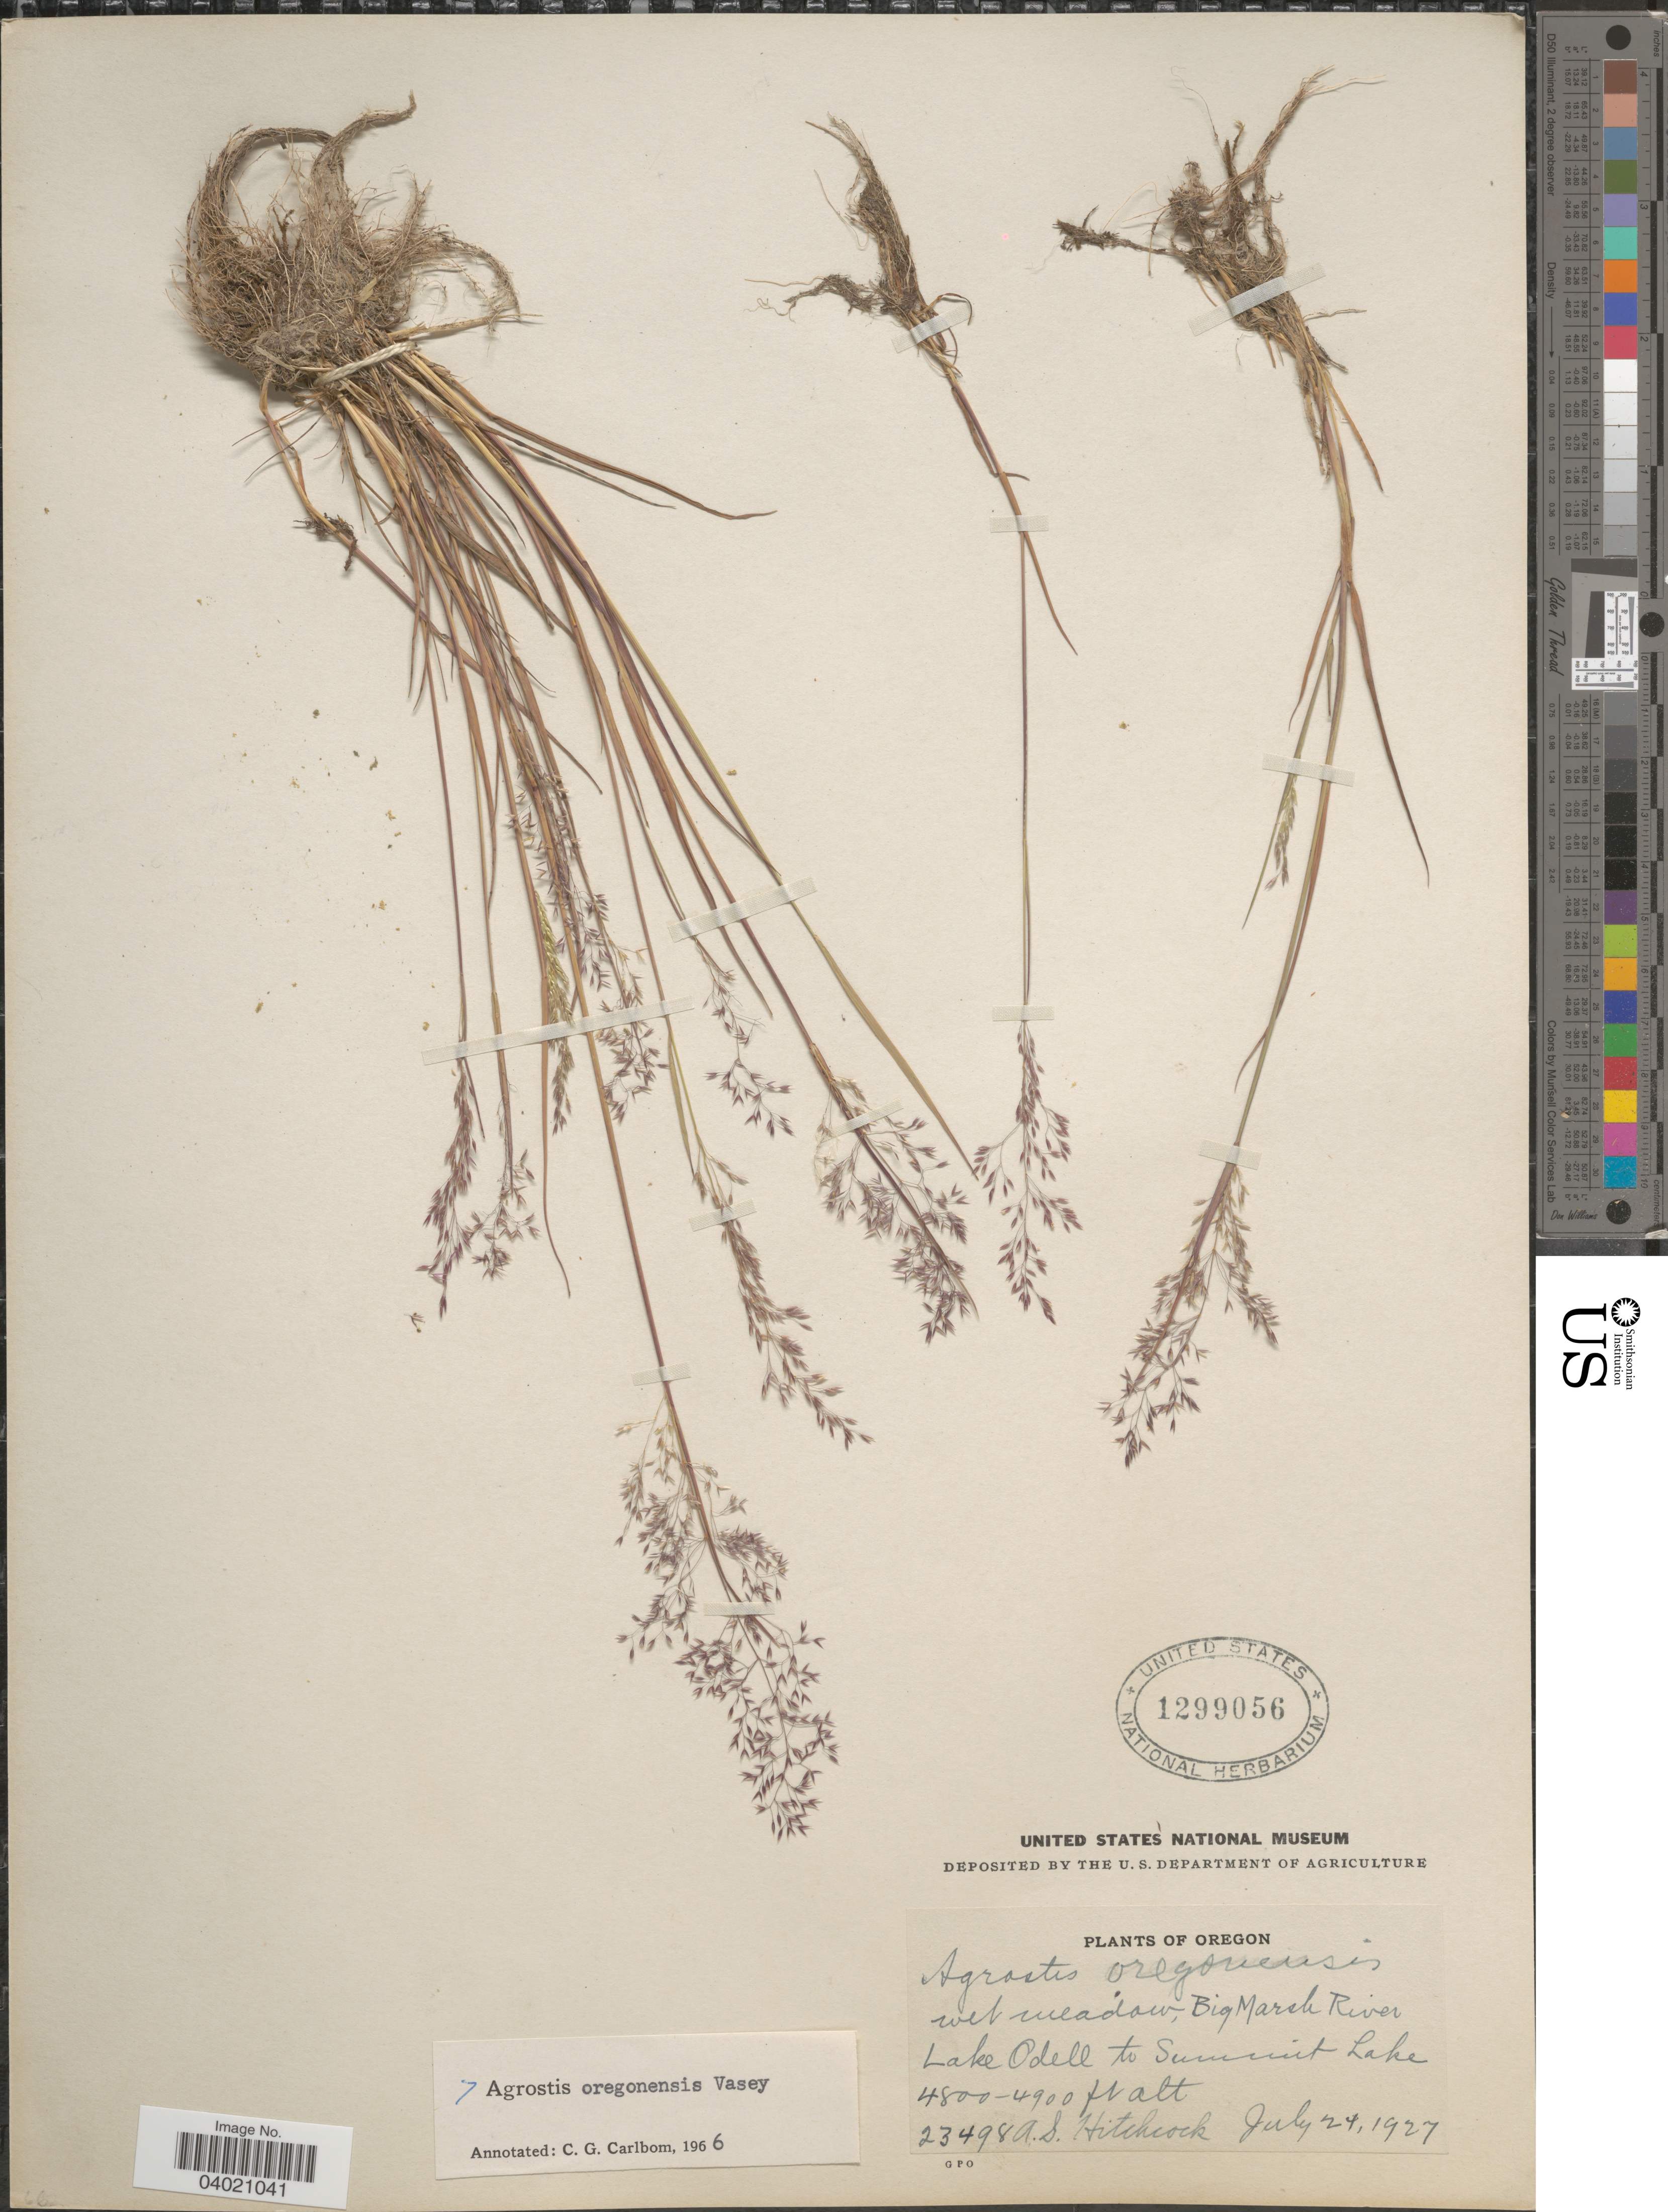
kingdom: Plantae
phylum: Tracheophyta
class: Liliopsida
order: Poales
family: Poaceae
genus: Agrostis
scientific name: Agrostis oregonensis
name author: Vasey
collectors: A. S. Hitchcock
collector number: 23498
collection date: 1927-07-24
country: United States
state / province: Oregon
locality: Wet meadow, Big Marsh River. Lake Odell to Summit Lake.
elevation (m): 1463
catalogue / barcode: US 1299056